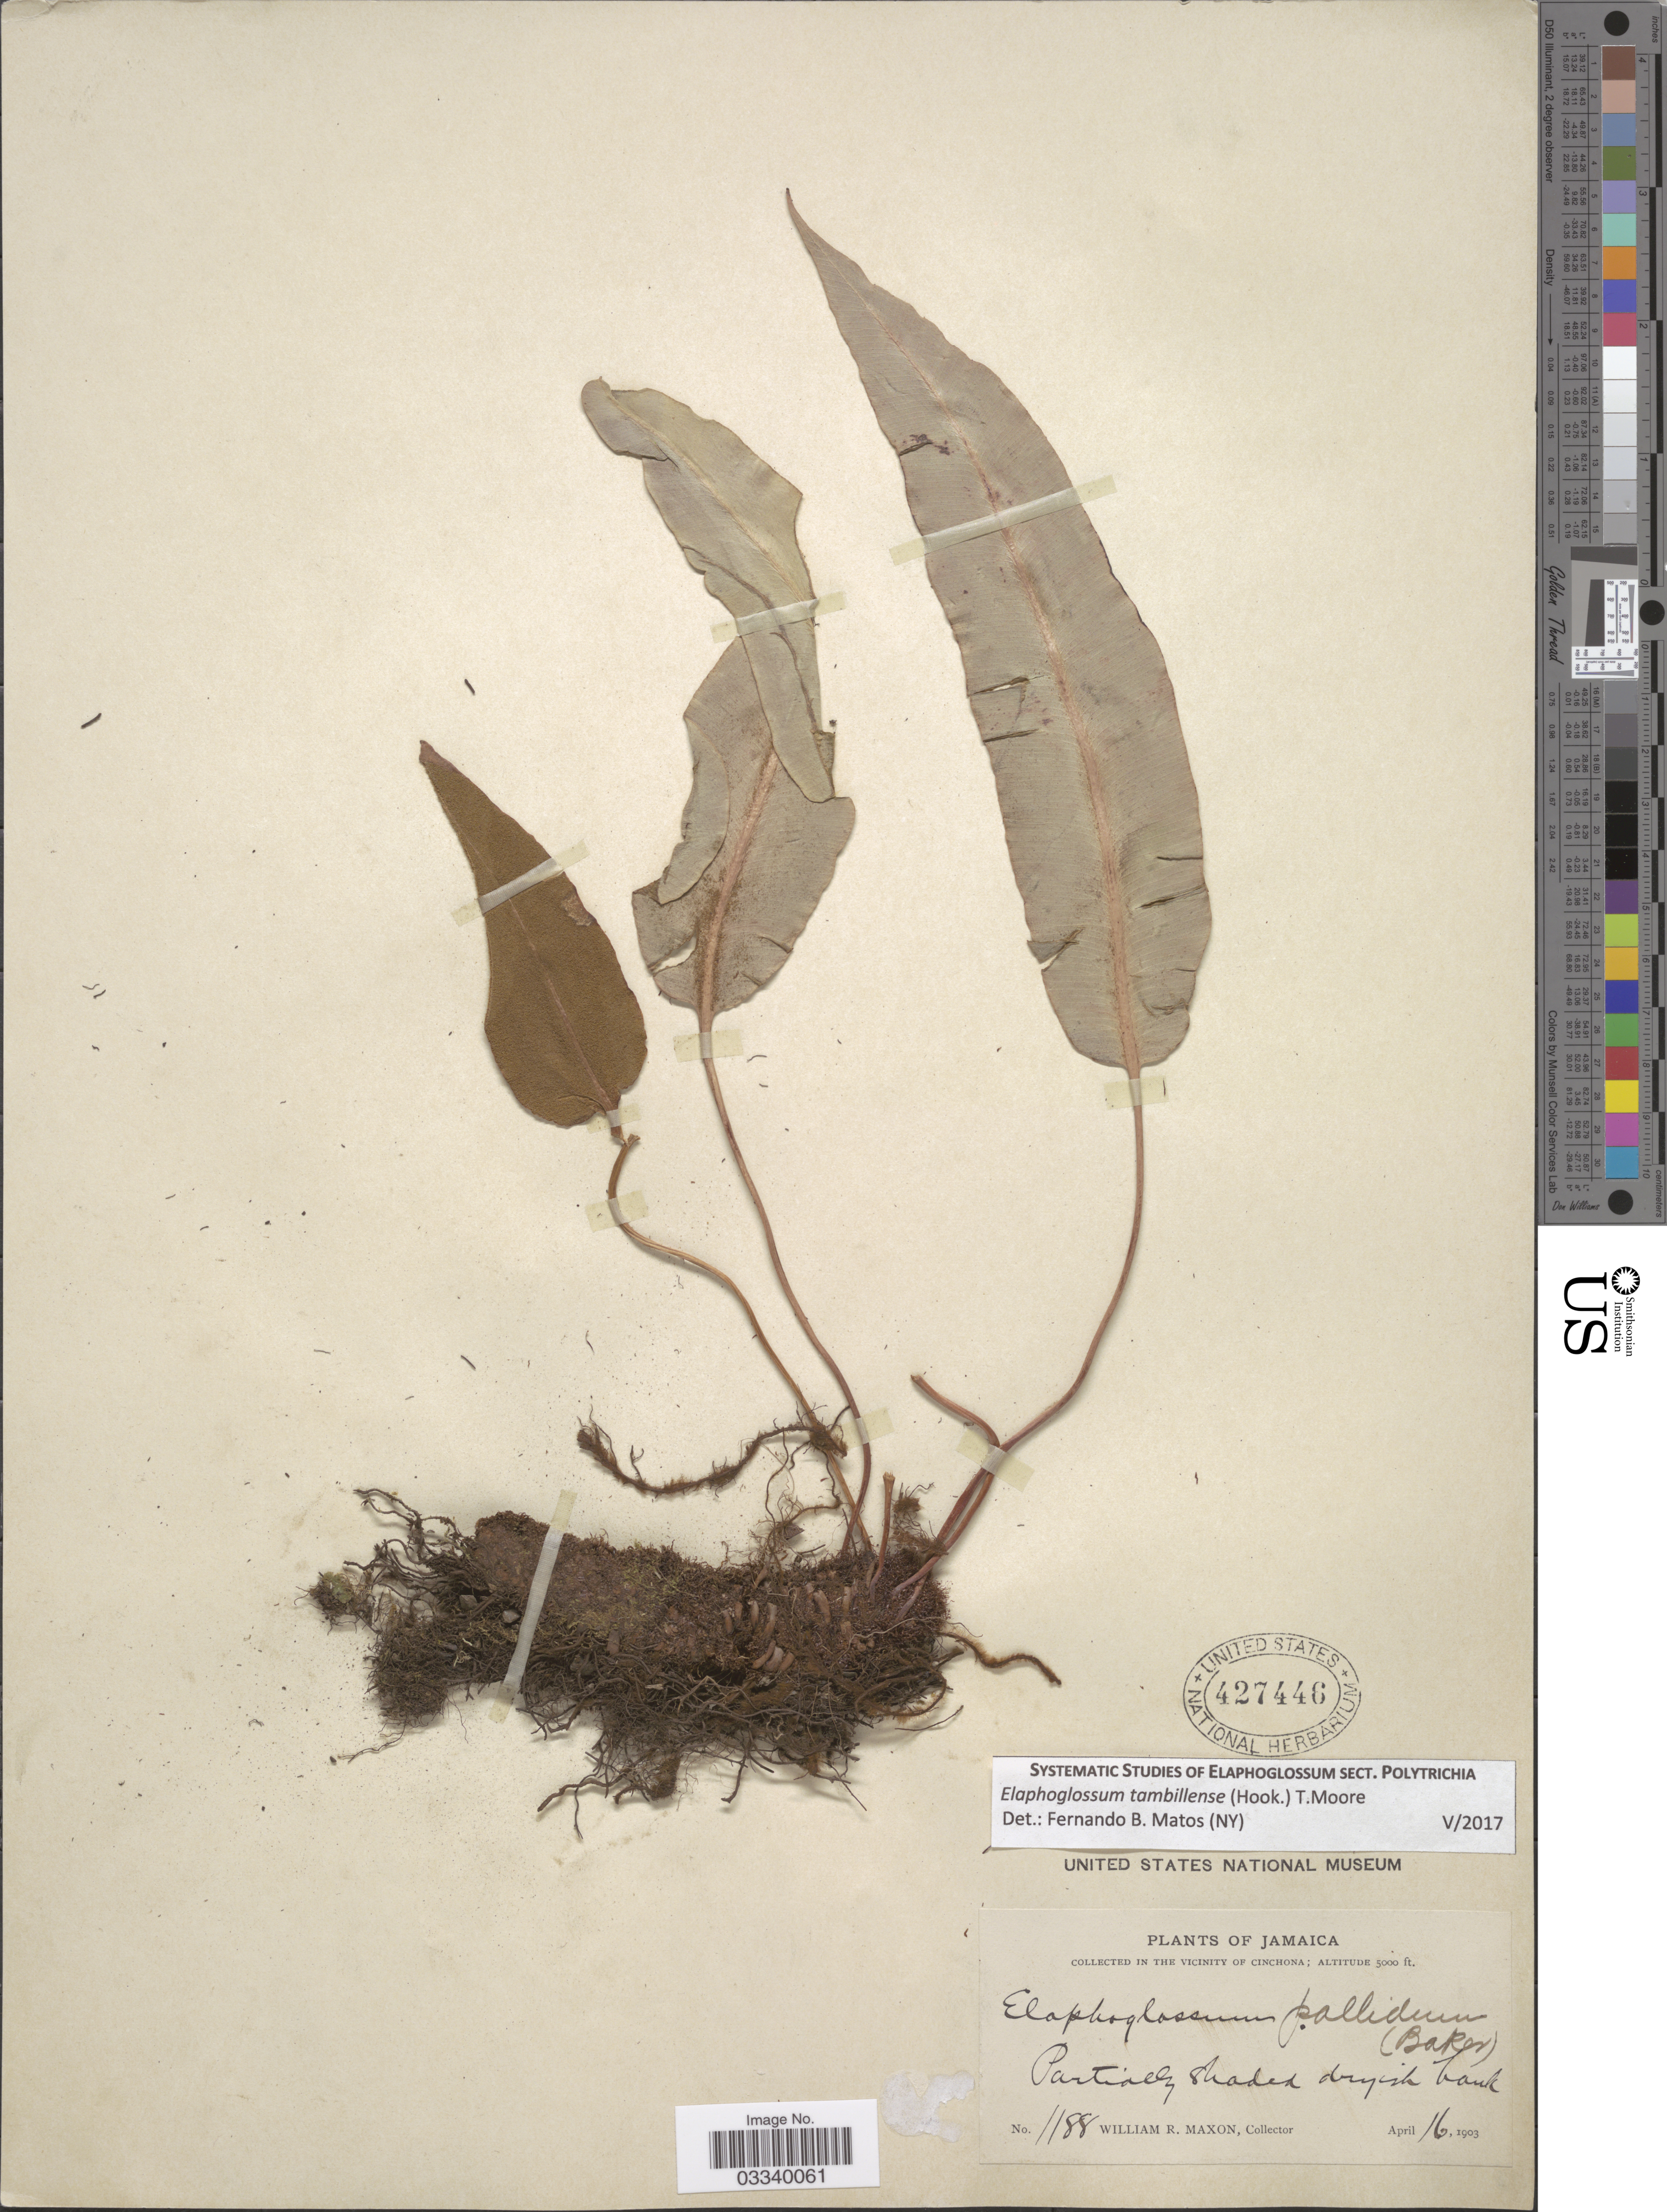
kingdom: Plantae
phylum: Tracheophyta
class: Polypodiopsida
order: Polypodiales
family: Dryopteridaceae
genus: Elaphoglossum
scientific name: Elaphoglossum tambillense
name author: (Hook.) T. Moore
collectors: W. R. Maxon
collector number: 1188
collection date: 1903-04-16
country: Jamaica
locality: In the vicinity of Cinchona.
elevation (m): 1524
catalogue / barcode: US 427446